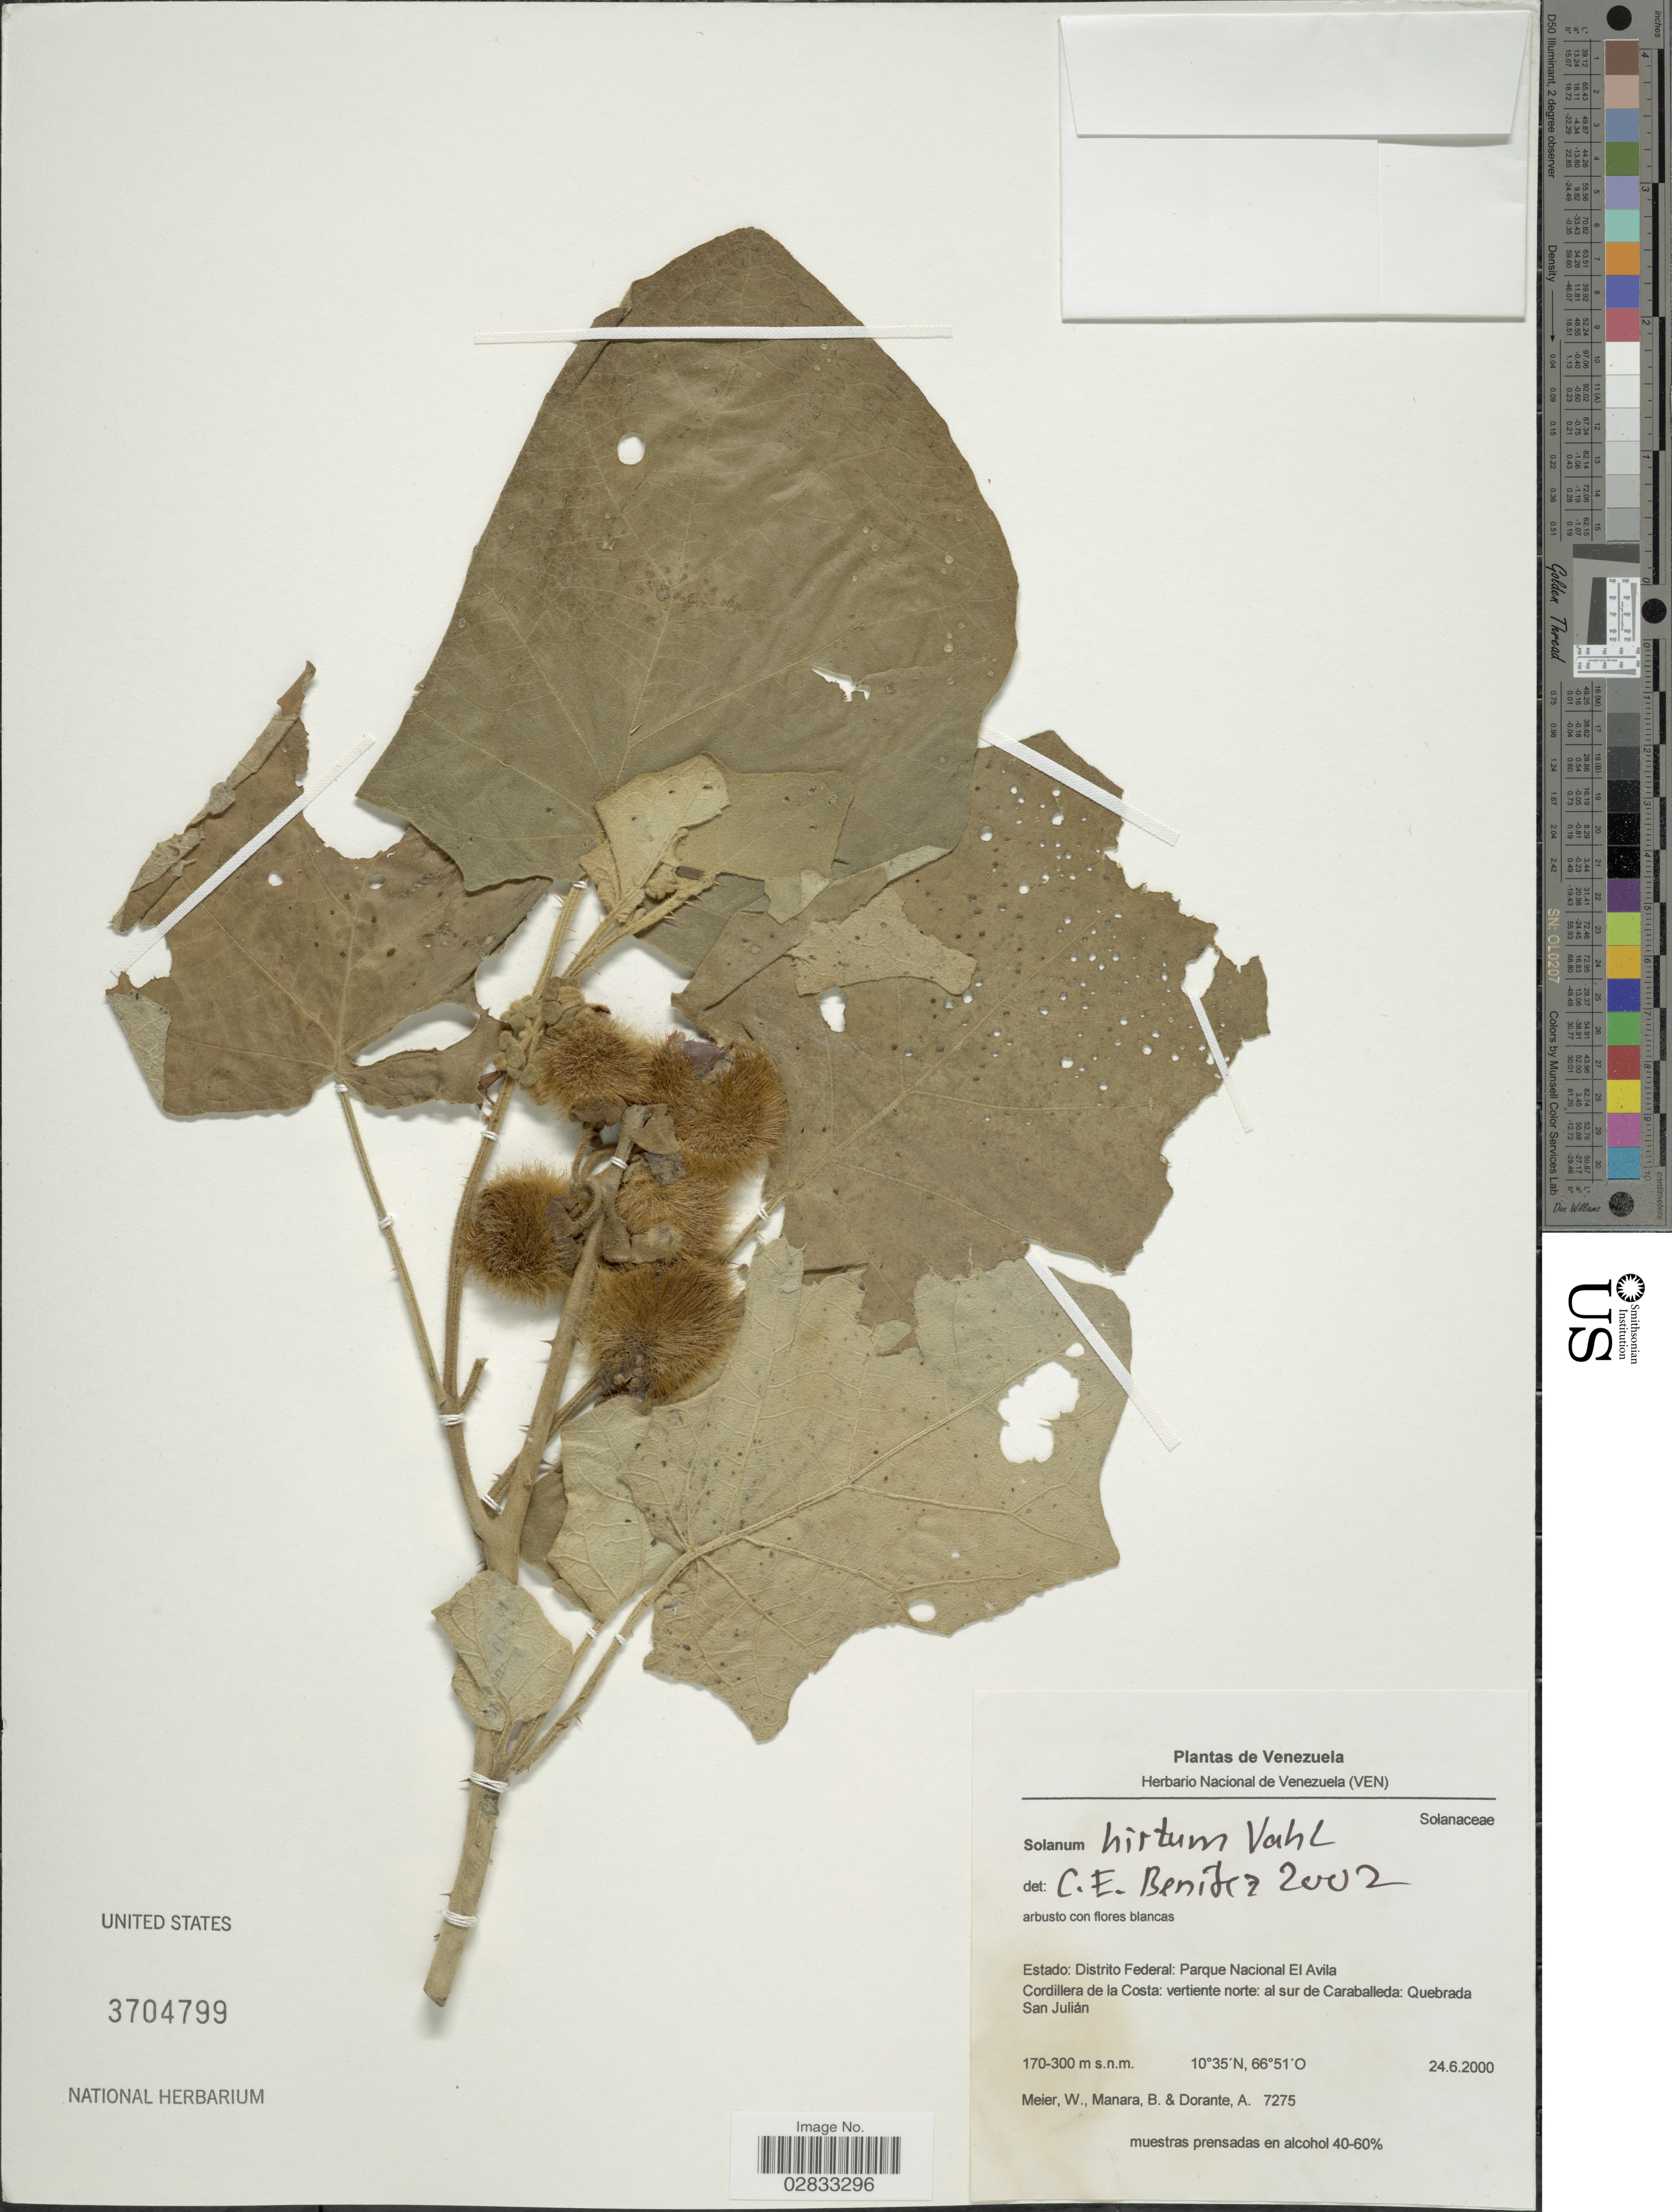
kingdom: Plantae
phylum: Tracheophyta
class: Magnoliopsida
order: Solanales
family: Solanaceae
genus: Solanum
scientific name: Solanum hirtum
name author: Vahl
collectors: W. Meier, B. Manara & A. Dorante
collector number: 7275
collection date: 2000-06-24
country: Venezuela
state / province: Miranda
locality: Estado: Distrito Federal: Parque Nacional El Avila. Cordillera de la Costa: vertiente norte: al sur de Caraballeda: Quebrada San Julián.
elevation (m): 170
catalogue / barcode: US 3704799